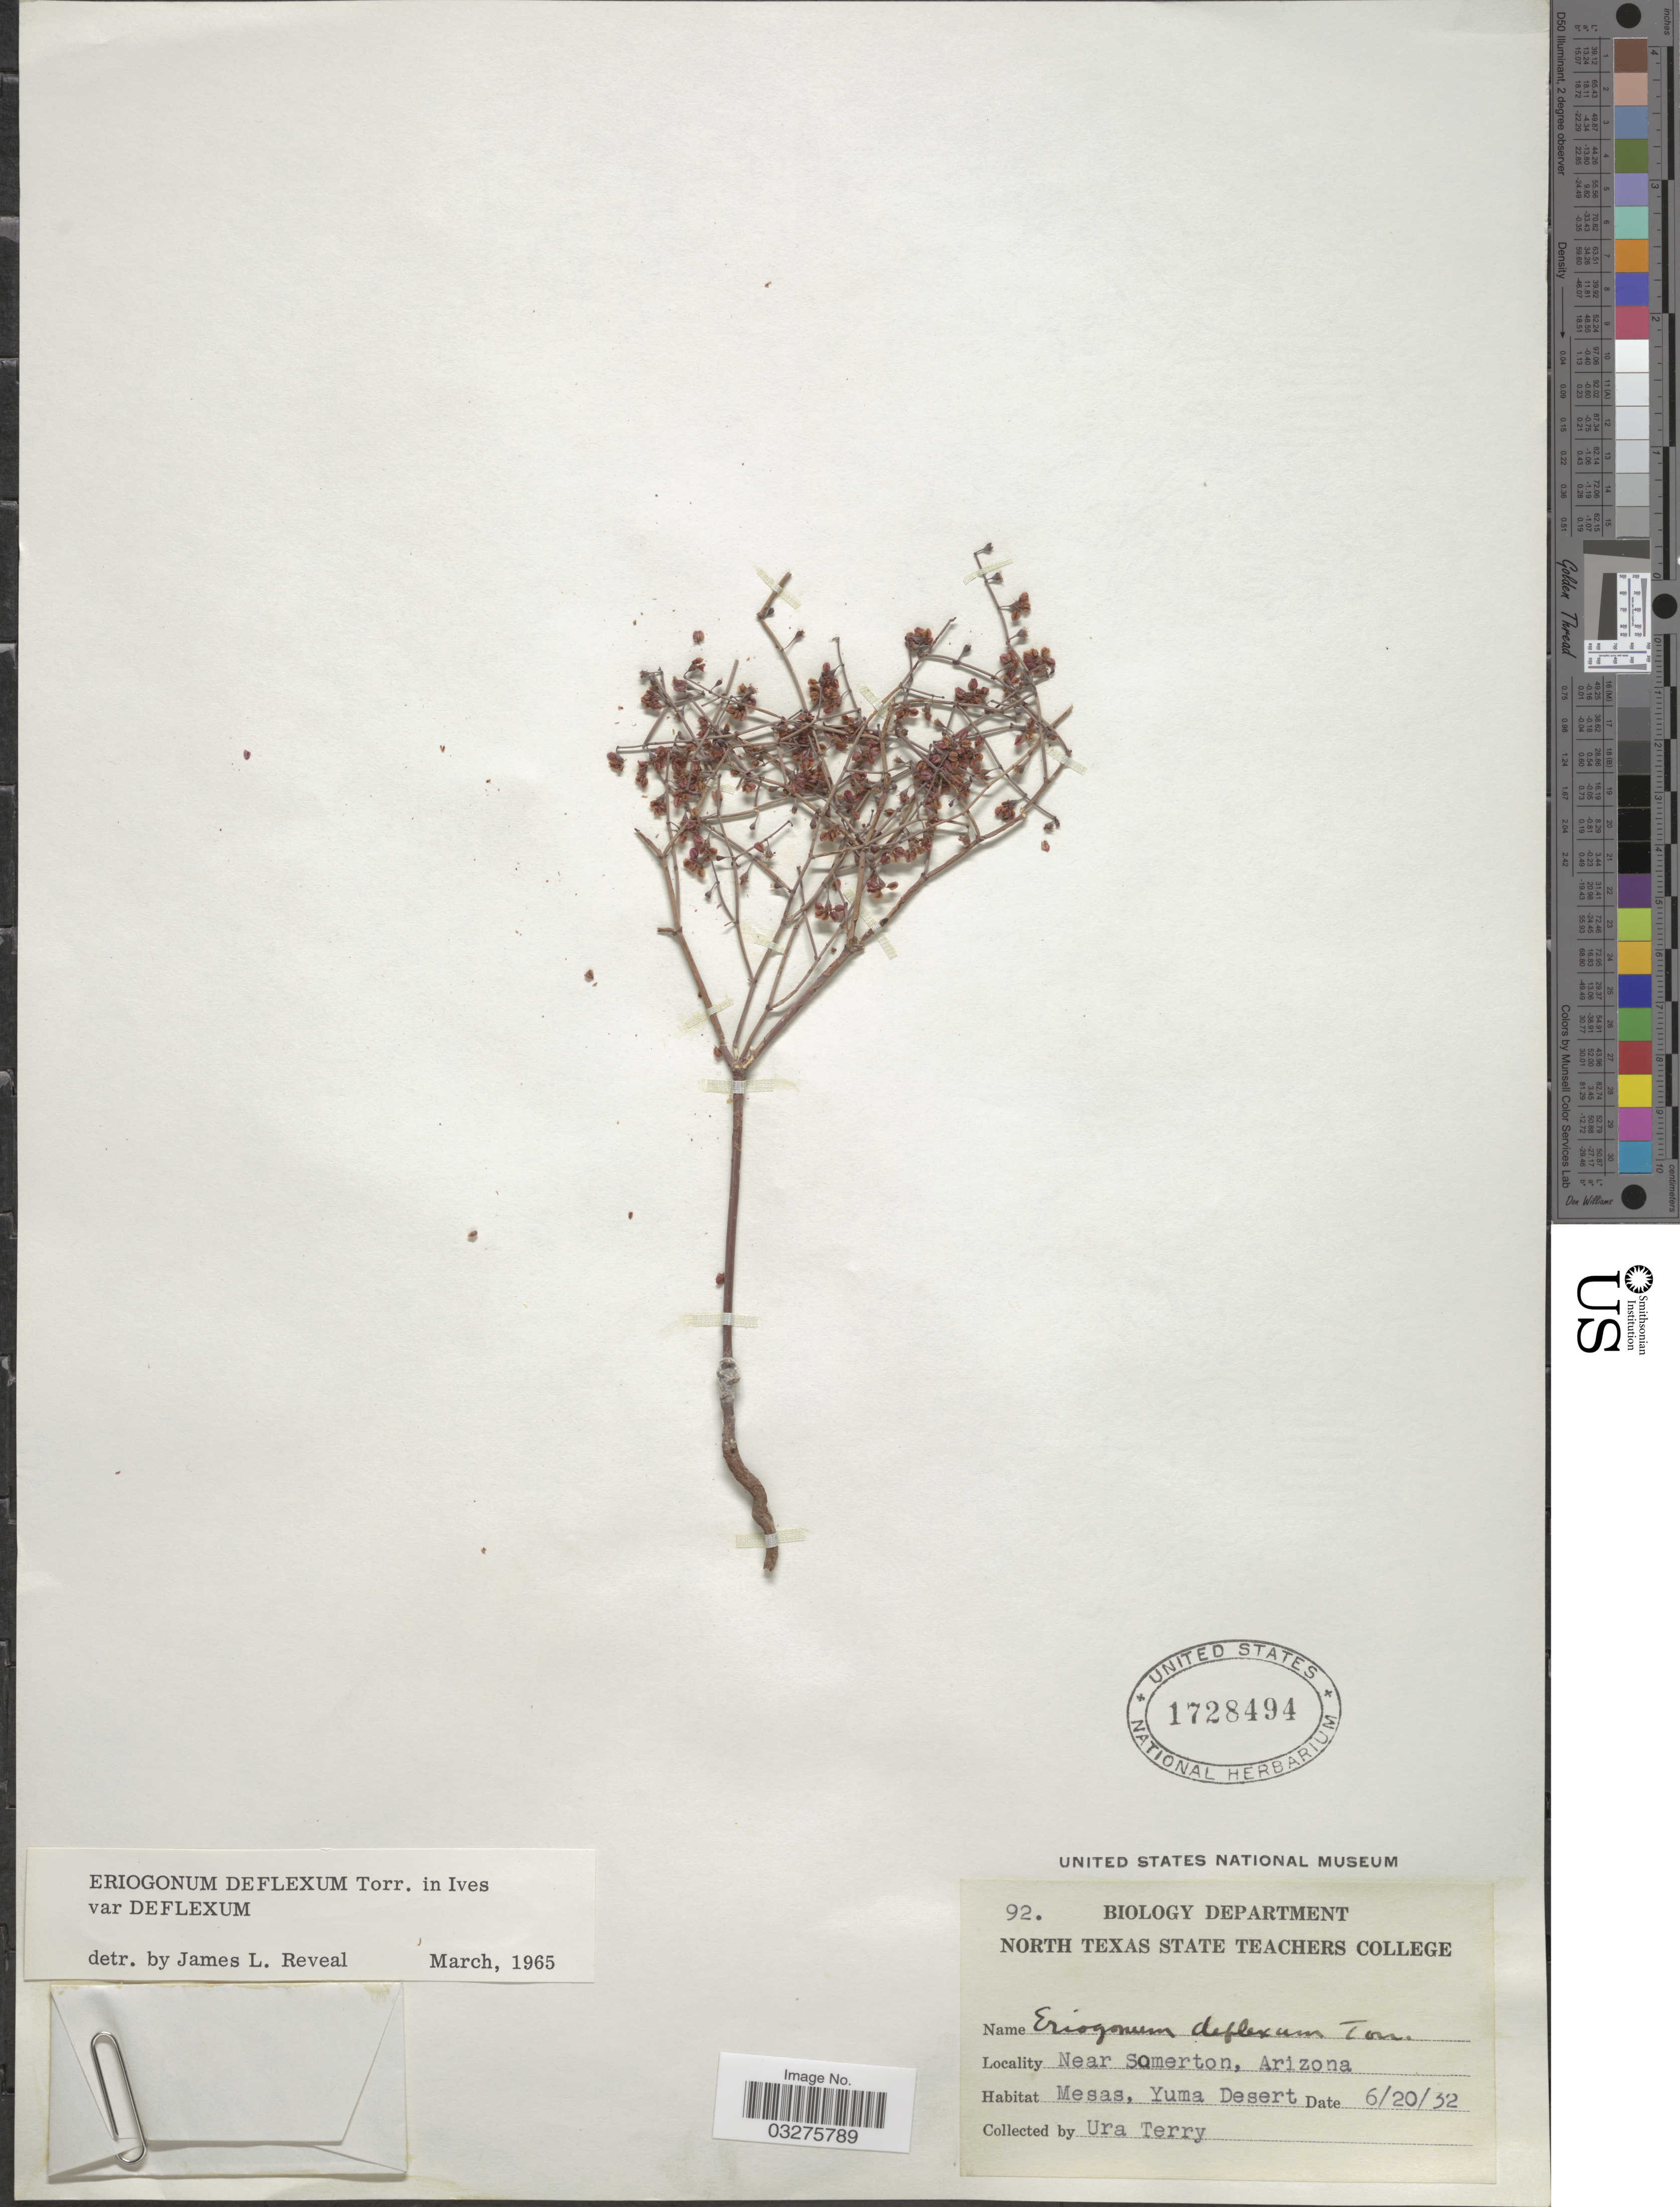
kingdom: Plantae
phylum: Tracheophyta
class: Magnoliopsida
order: Caryophyllales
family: Polygonaceae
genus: Eriogonum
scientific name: Eriogonum deflexum var. deflexum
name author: Torr. in Ives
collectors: U. Terry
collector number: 92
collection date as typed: Transcribed d/m/y: 20/6/32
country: United States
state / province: Arizona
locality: Near Somerton, Mesas, Yuma Desert.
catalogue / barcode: US 1728494